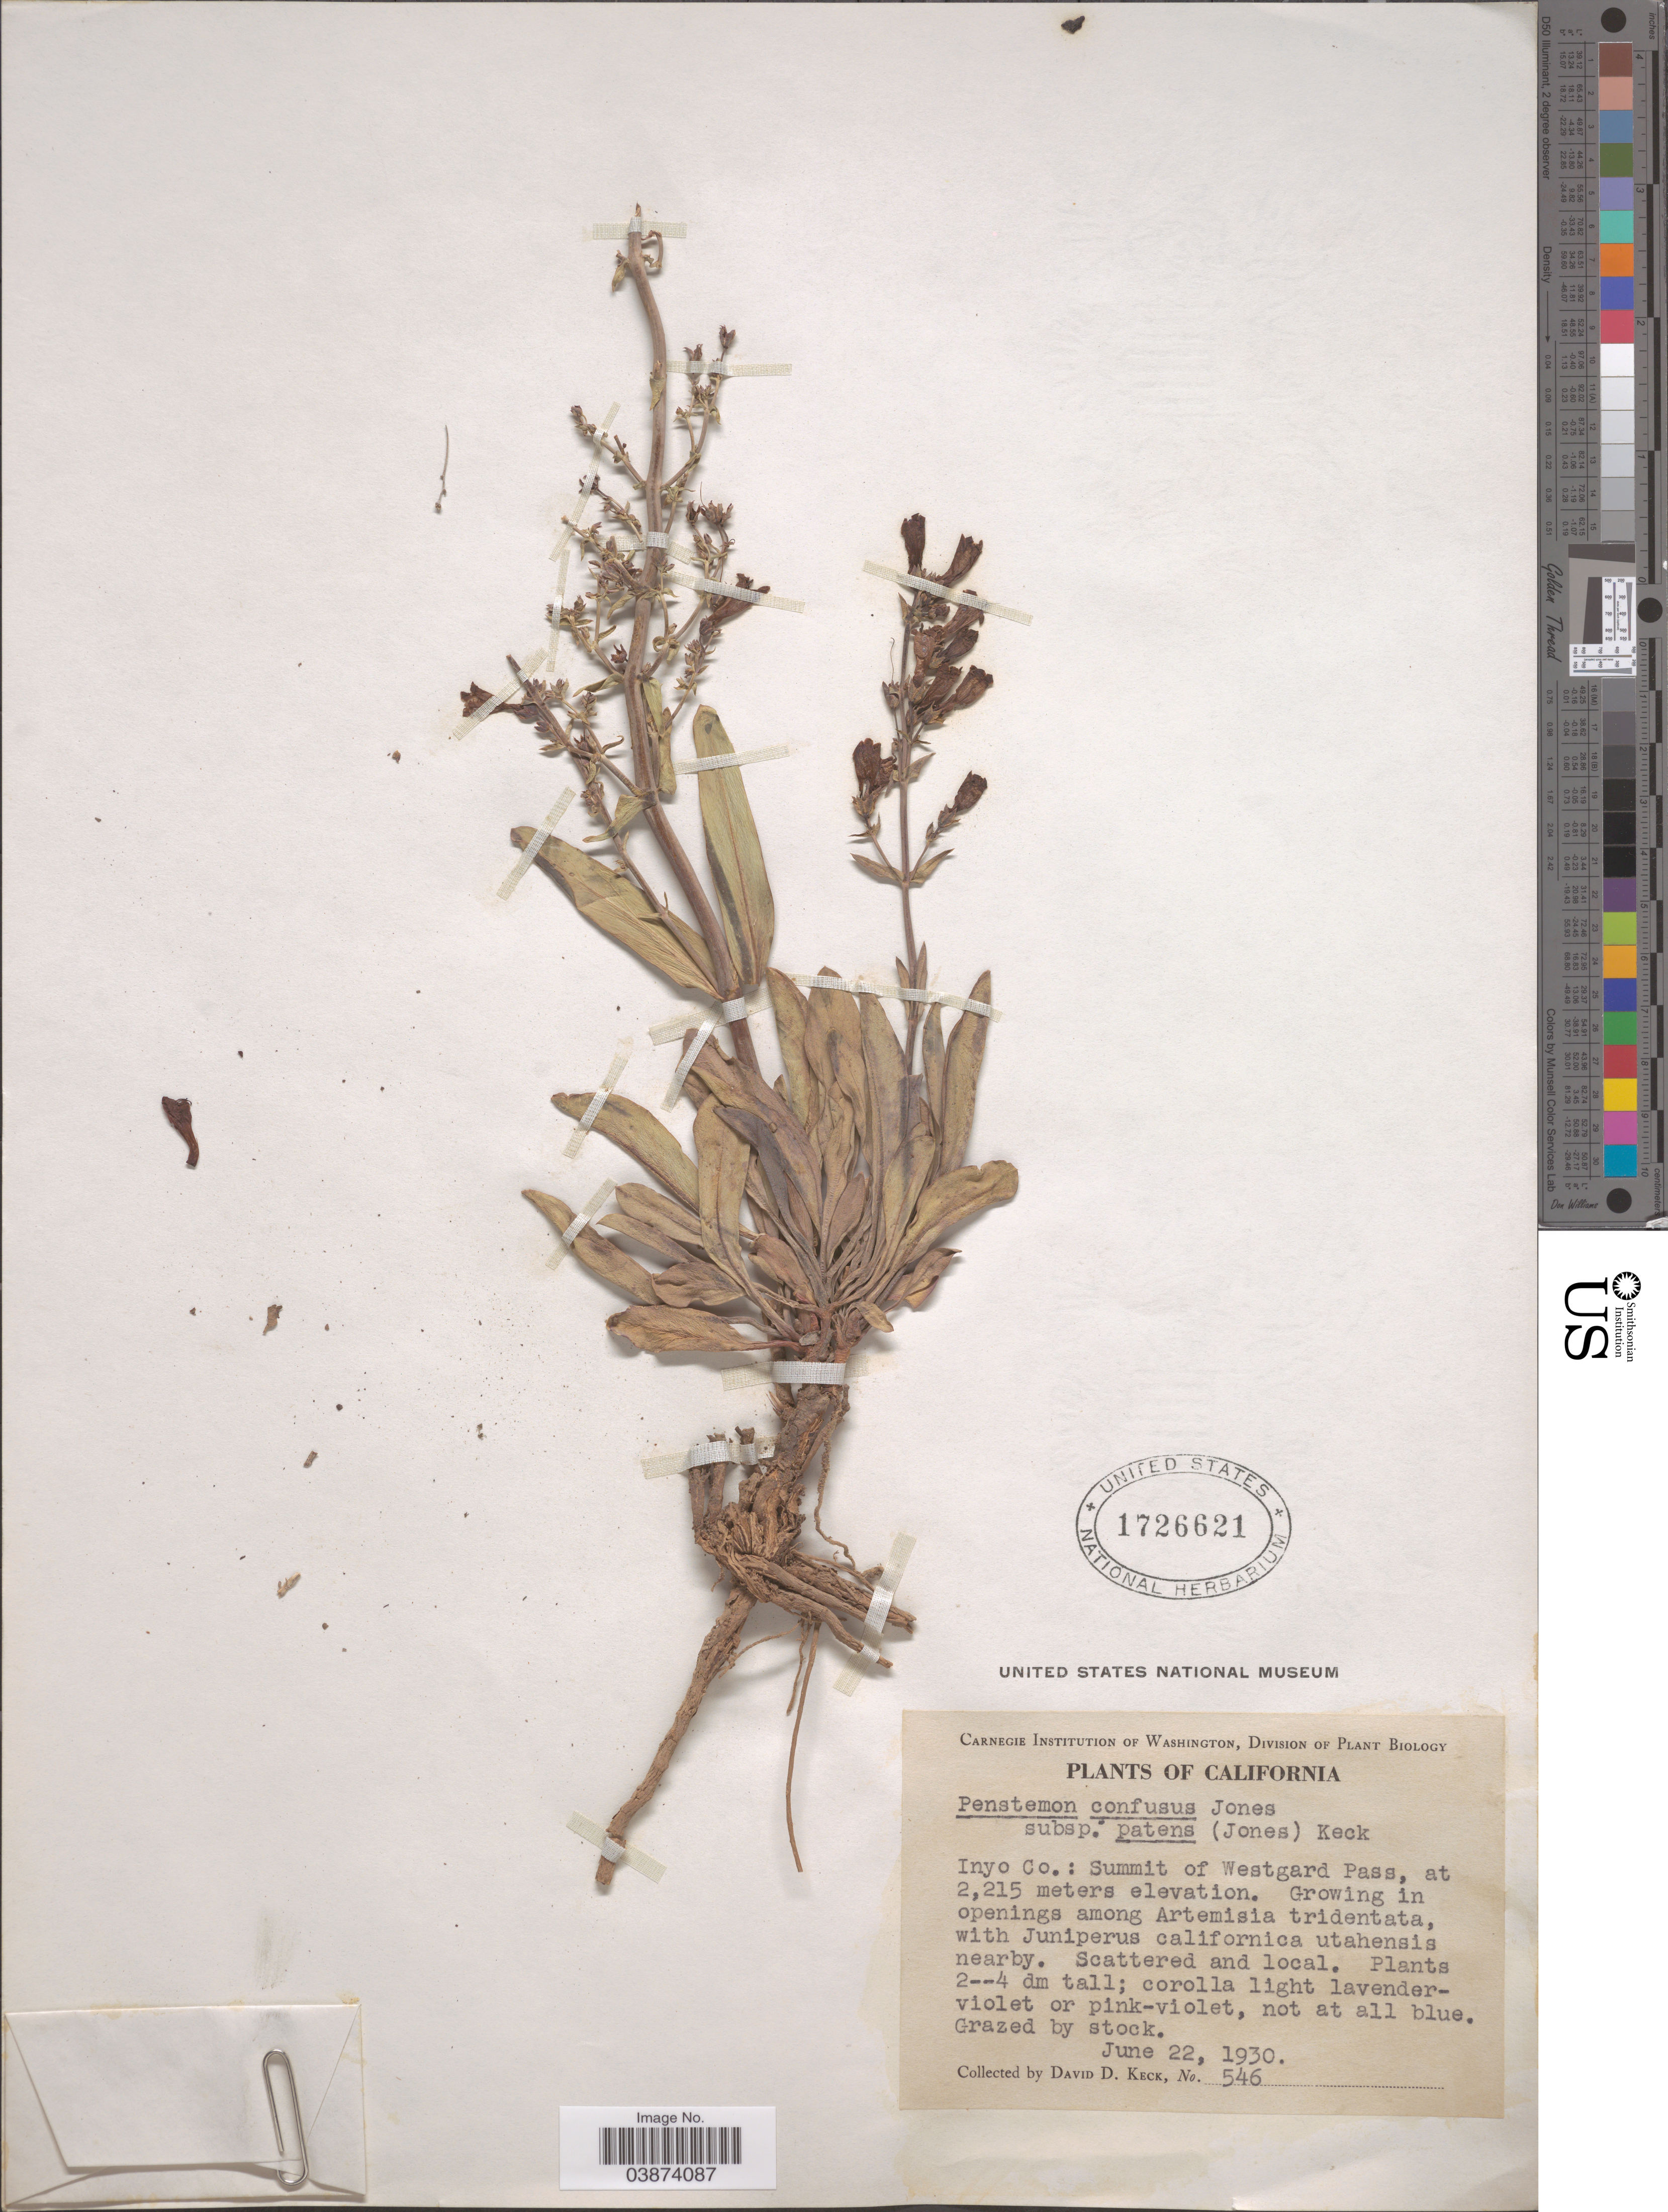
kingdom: Plantae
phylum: Tracheophyta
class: Magnoliopsida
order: Lamiales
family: Plantaginaceae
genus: Penstemon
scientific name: Penstemon confusus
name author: M.E. Jones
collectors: D. D. Keck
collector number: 546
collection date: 1930-06-22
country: United States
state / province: California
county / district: Inyo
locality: Inyo Co.: Summit of Westgard Pass.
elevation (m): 2215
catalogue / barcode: US 1726621